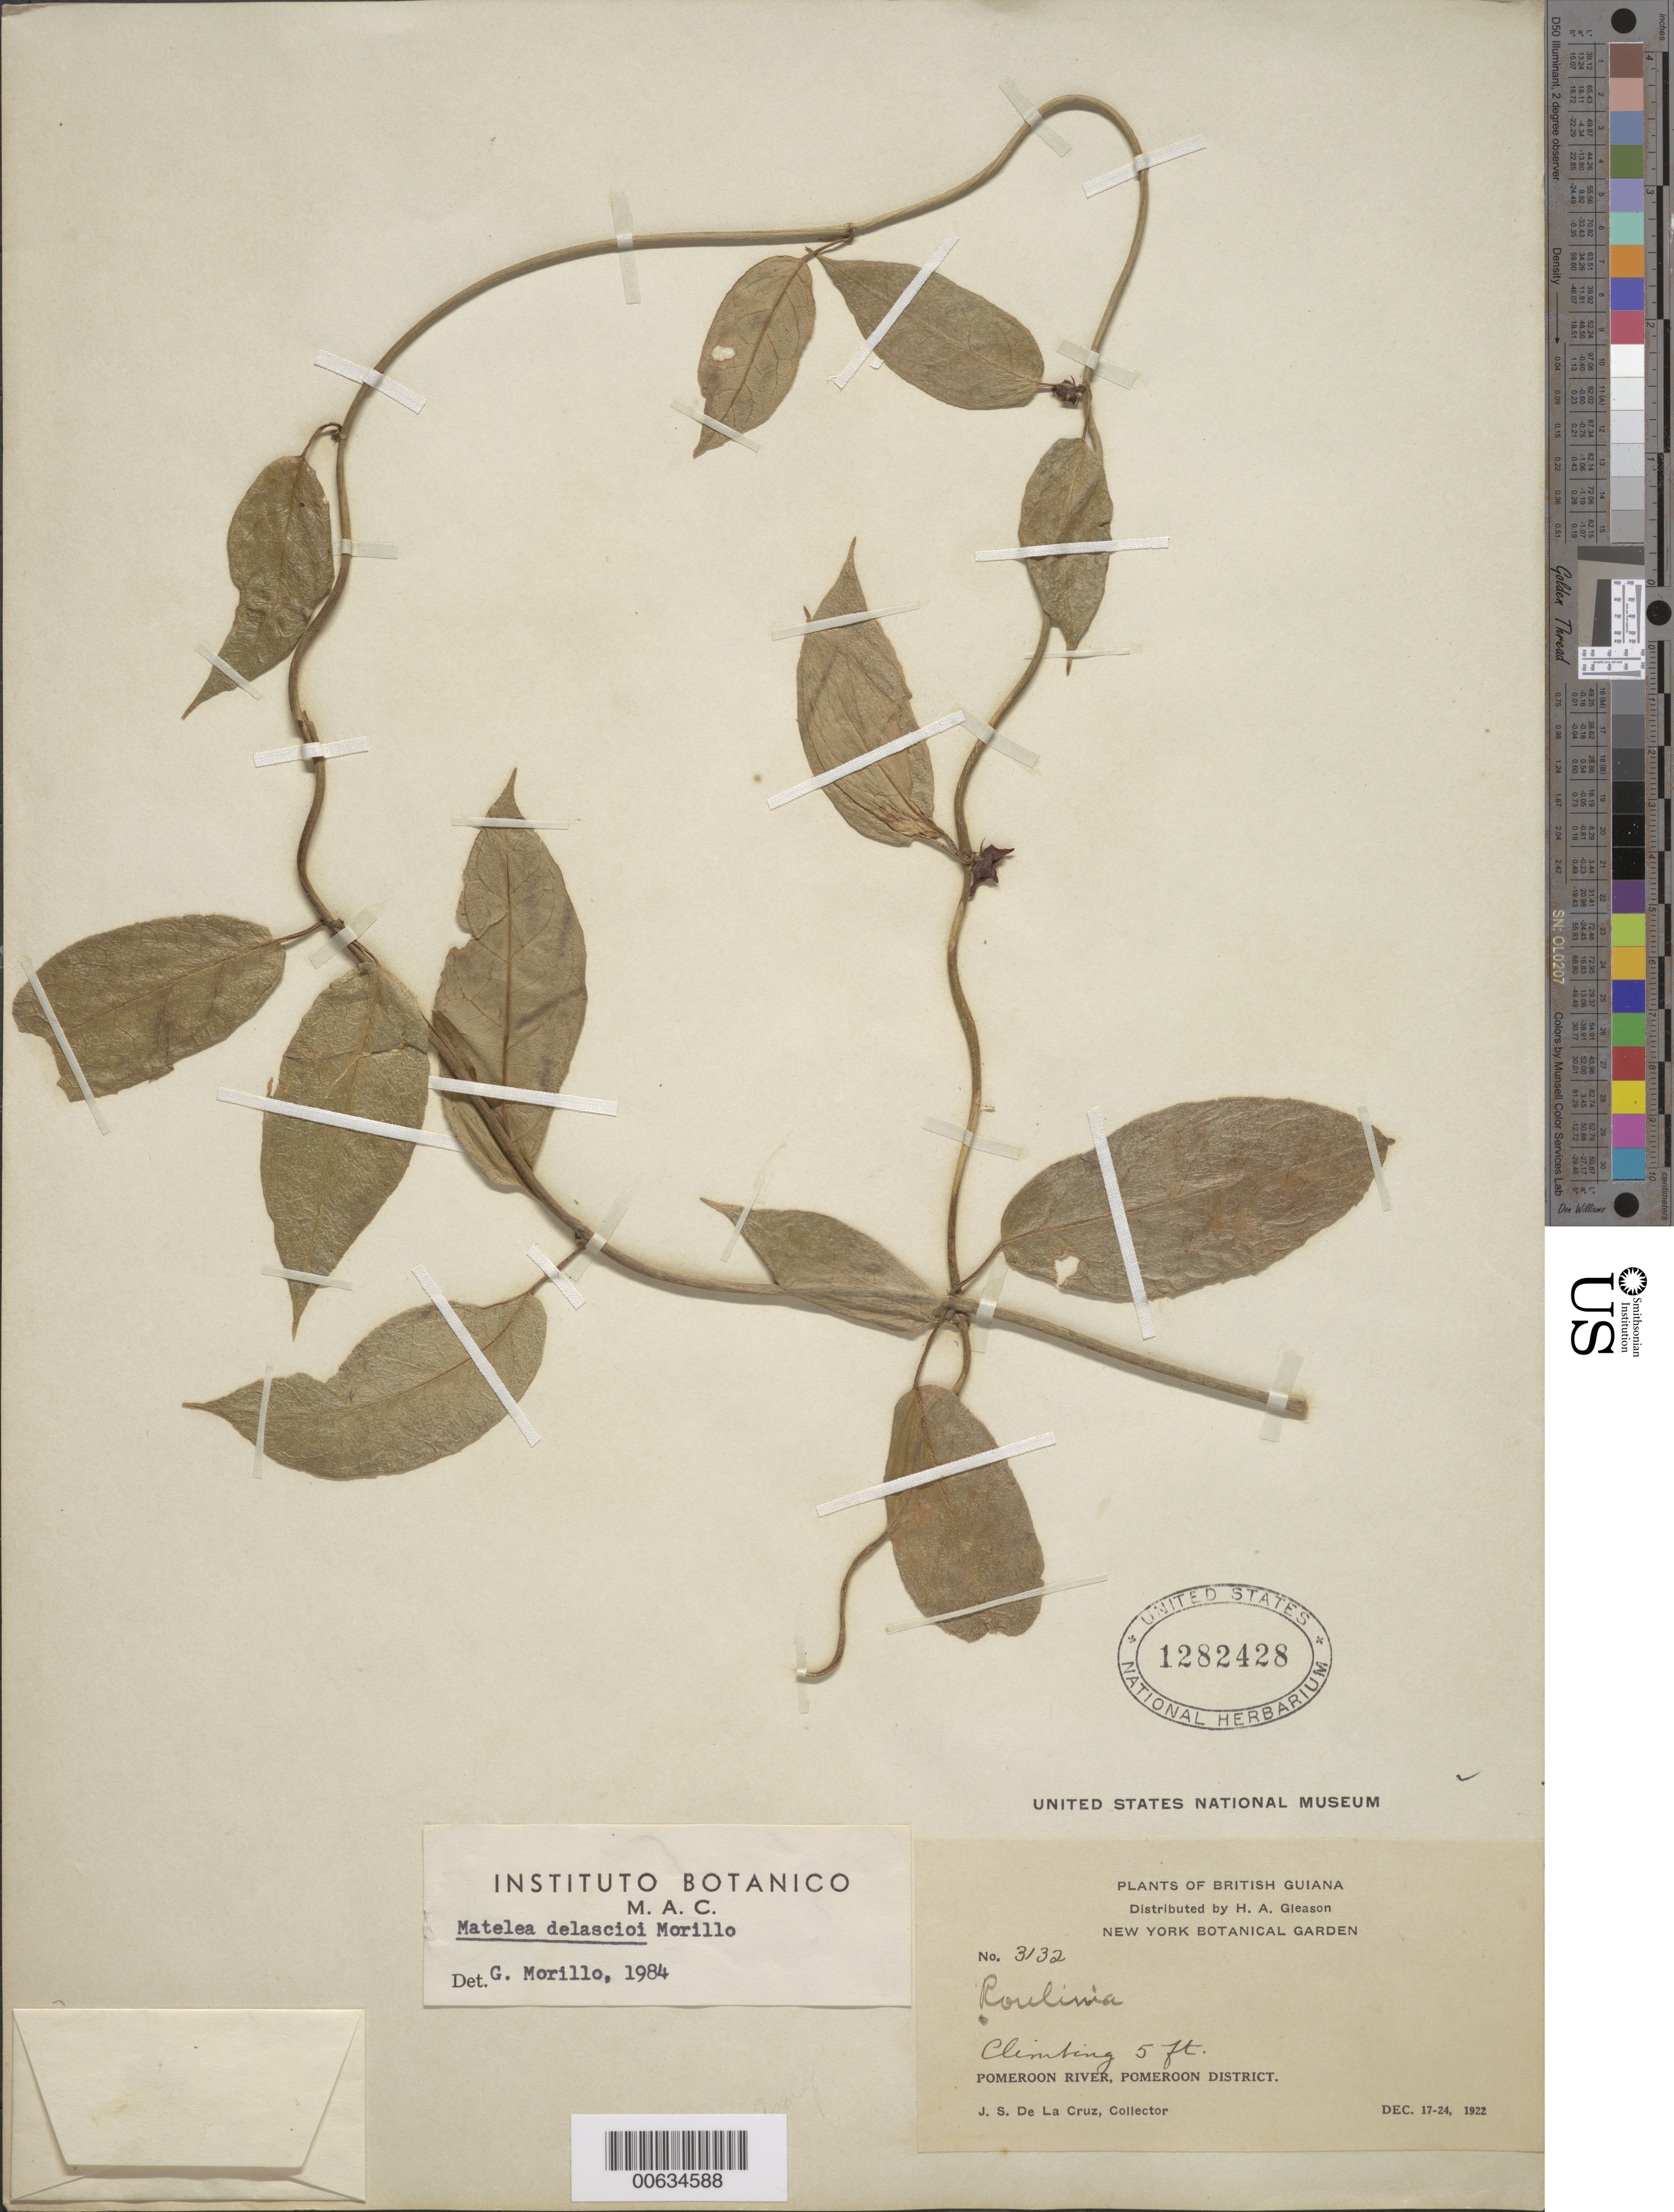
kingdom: Plantae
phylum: Tracheophyta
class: Magnoliopsida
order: Gentianales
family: Apocynaceae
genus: Matelea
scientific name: Matelea delascioi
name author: Morillo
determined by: Morillo, G. N.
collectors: J. S. de la Cruz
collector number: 3132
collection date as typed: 17-Dec-22 to 24-Dec-22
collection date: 1922-12-17/1922-12-24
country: Guyana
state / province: Pomeroon-Supenaam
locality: Pomeroon R.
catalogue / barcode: US 1282428